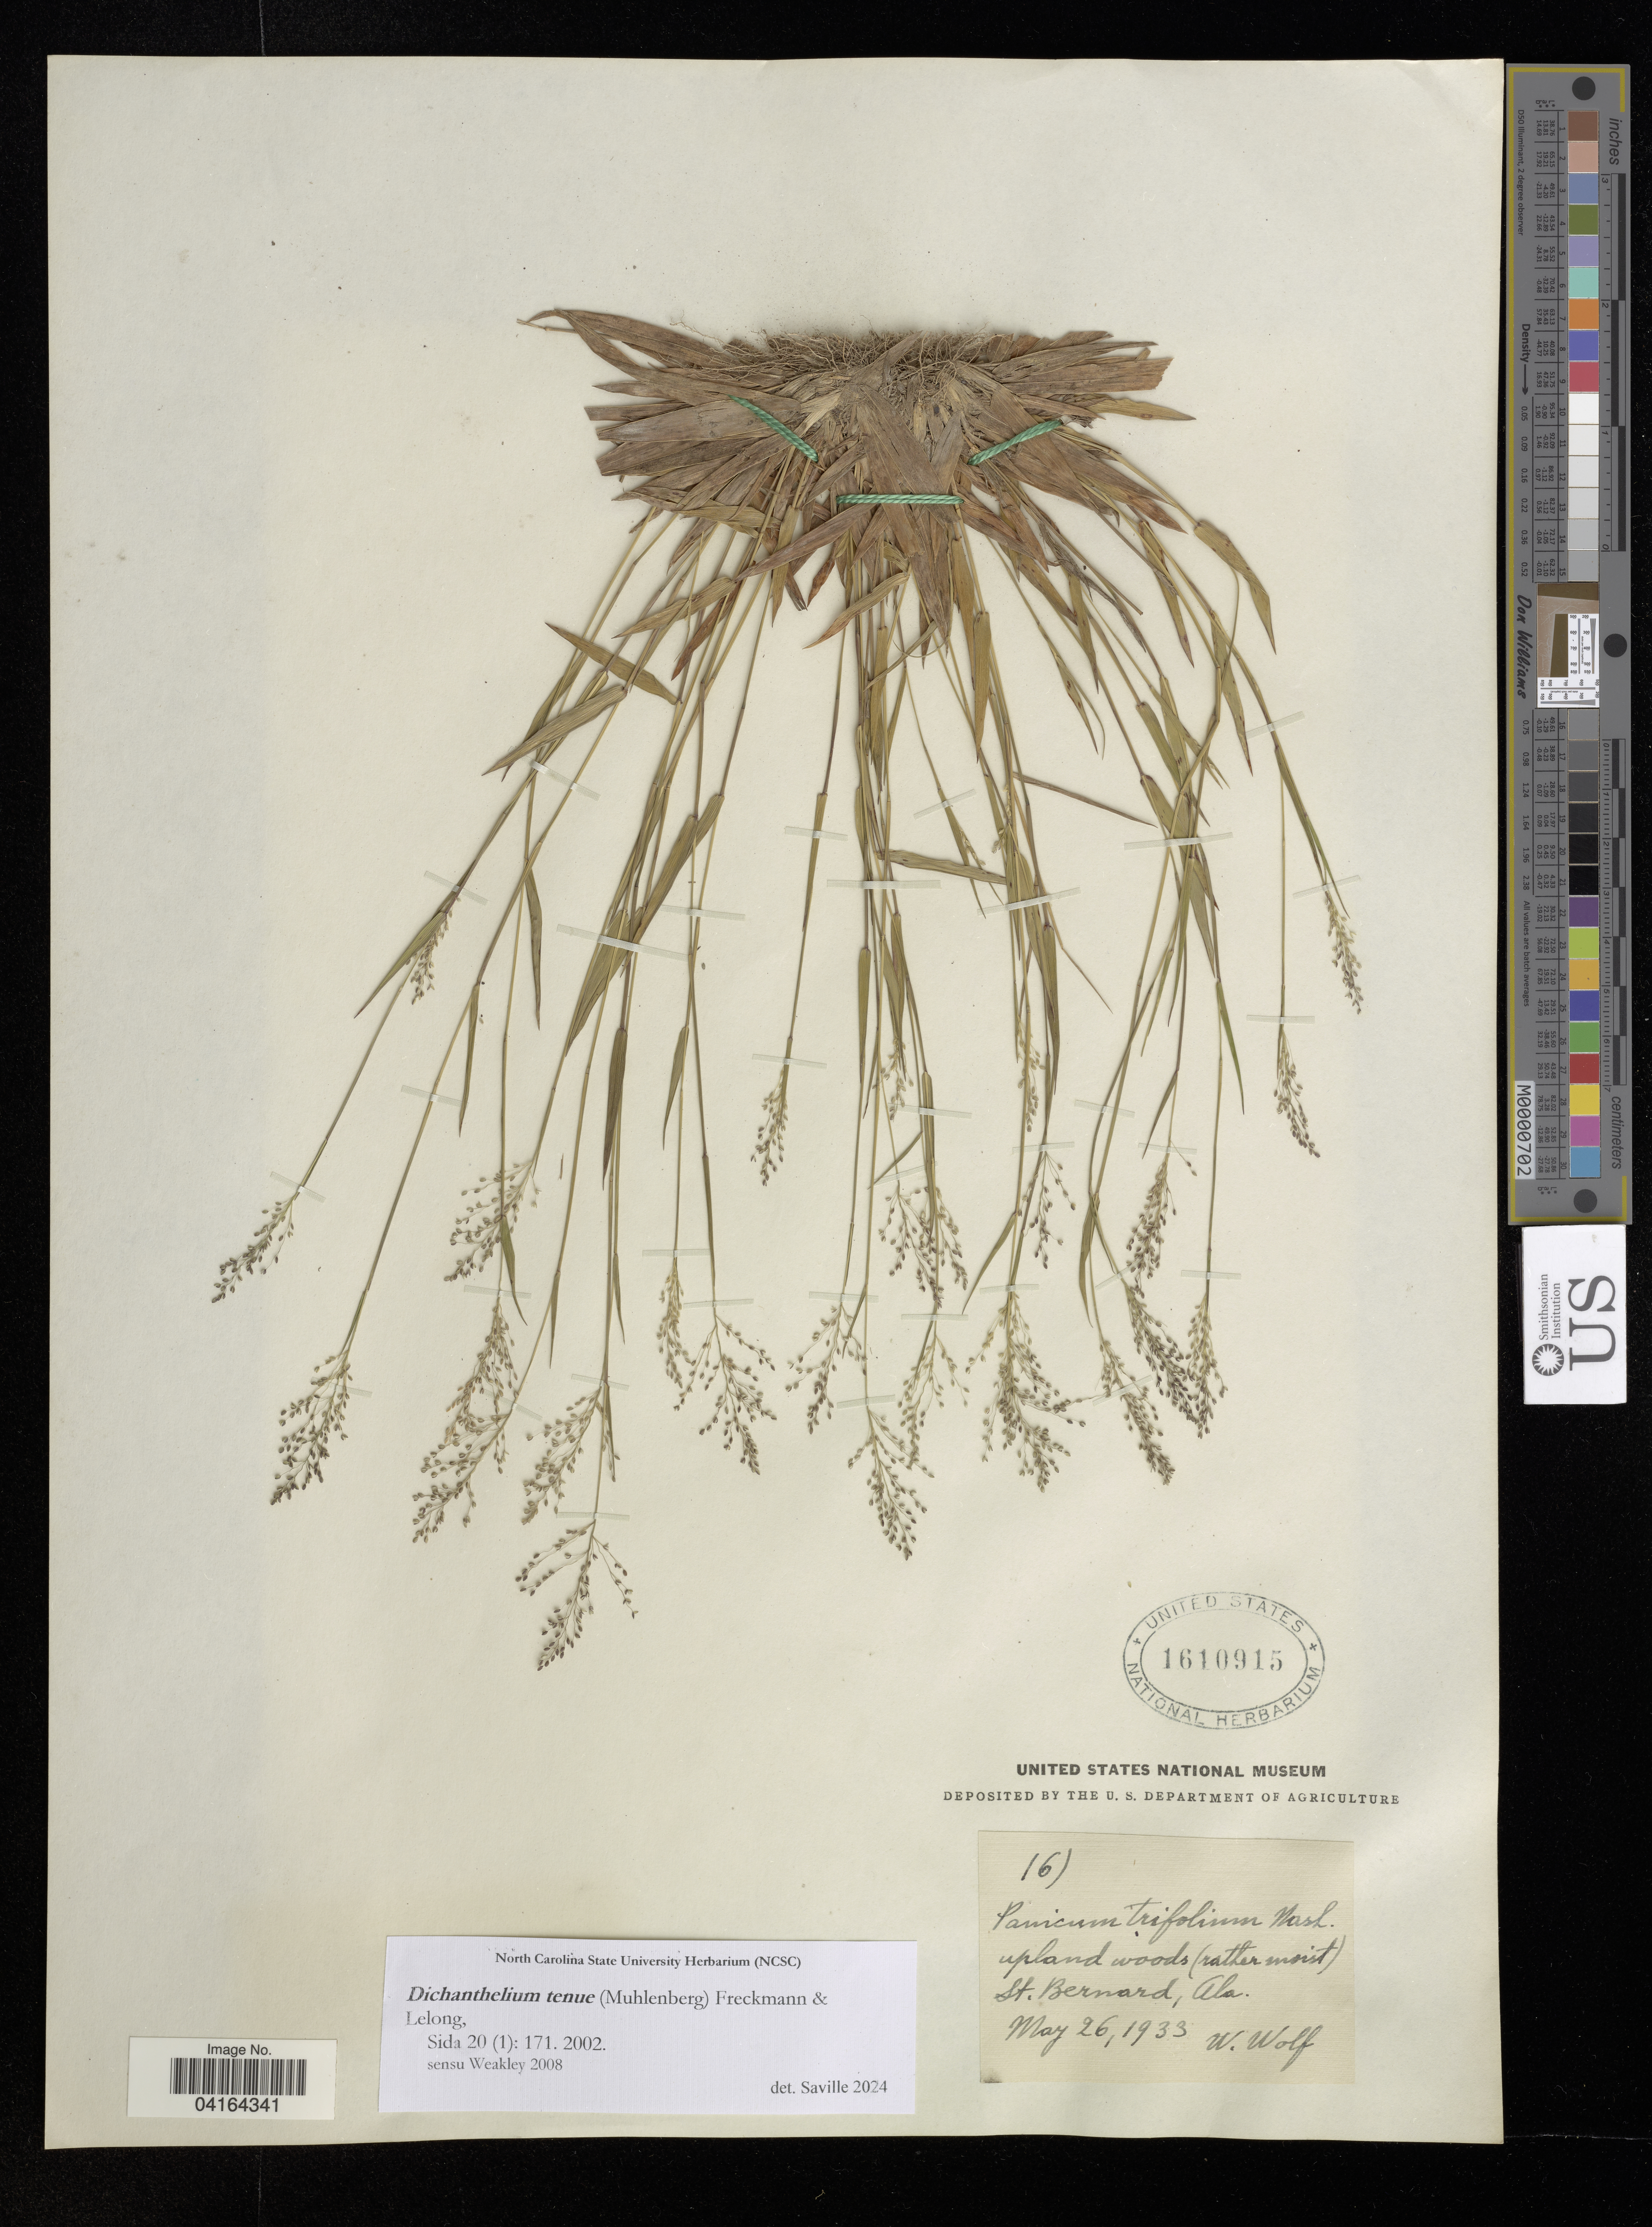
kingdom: Plantae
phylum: Tracheophyta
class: Liliopsida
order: Poales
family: Poaceae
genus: Dichanthelium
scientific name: Dichanthelium tenue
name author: (Muhl.) Freckmann & Lelong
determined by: Saville, A. C., (NCSC), North Carolina State University (UNITED STATES)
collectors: W. Wolf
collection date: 1933-05-26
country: United States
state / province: Alabama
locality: St. Bernard, Ala.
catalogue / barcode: US 1610915